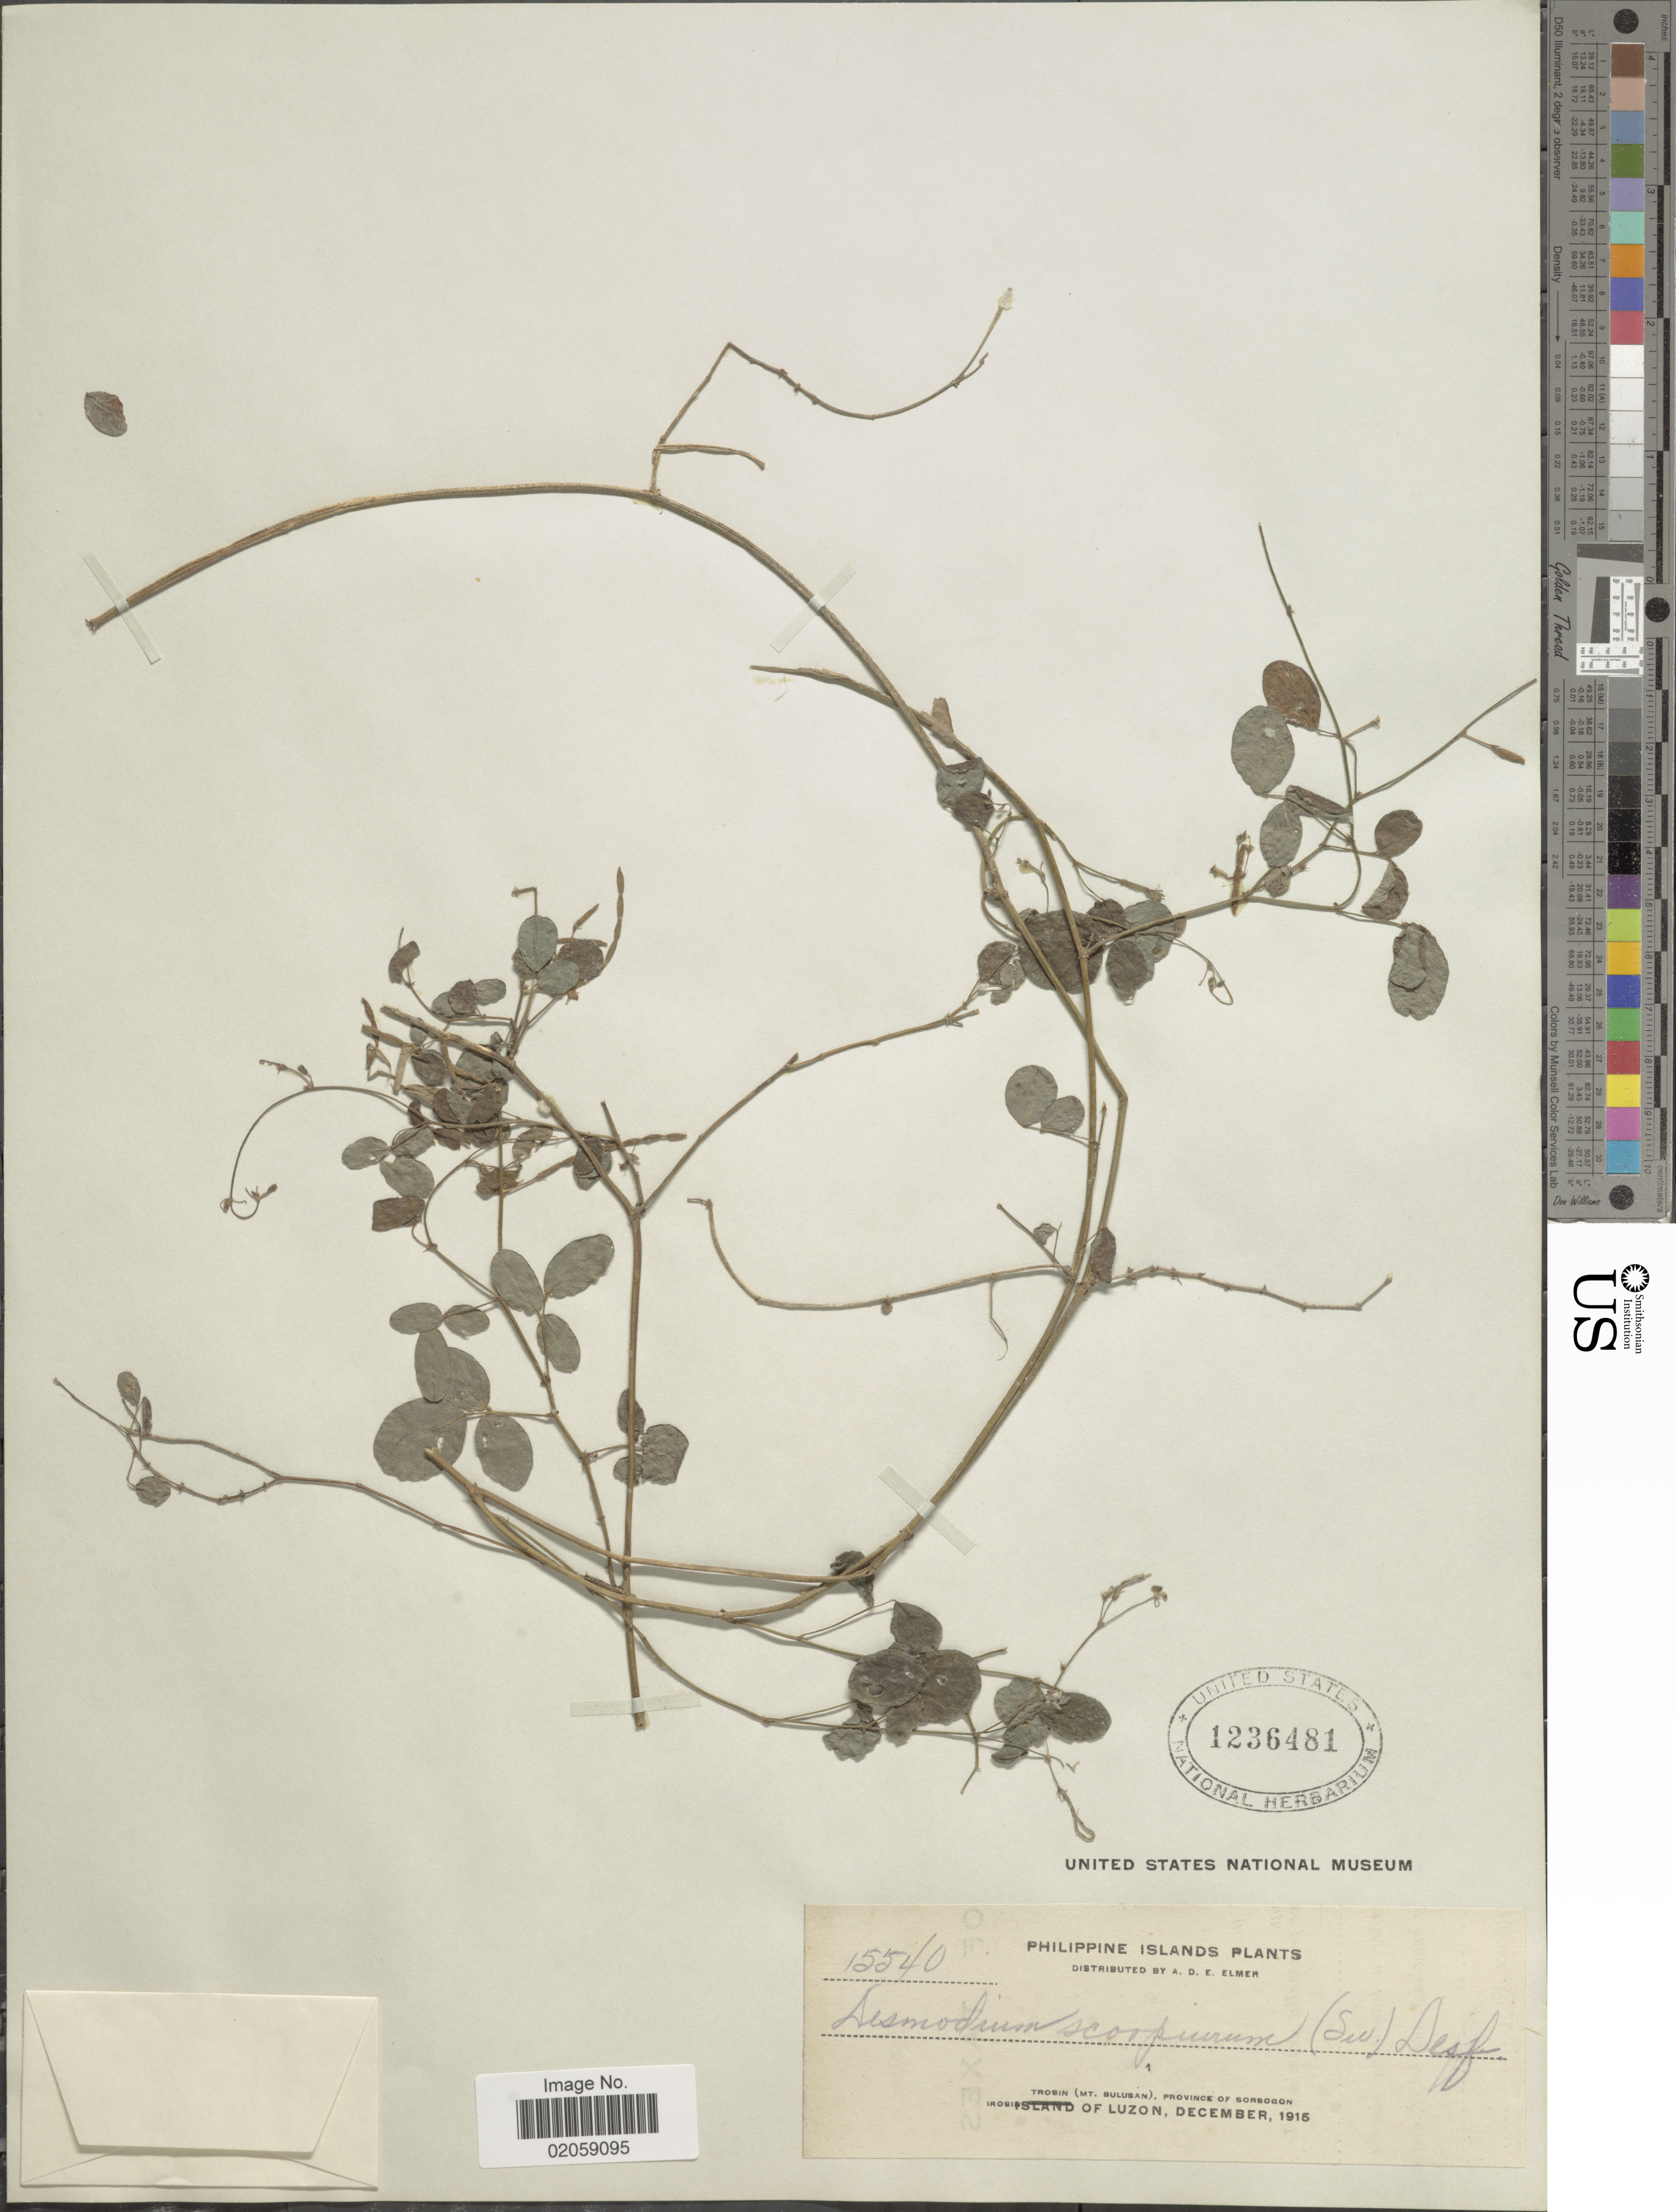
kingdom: Plantae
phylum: Tracheophyta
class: Magnoliopsida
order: Fabales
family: Fabaceae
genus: Desmodium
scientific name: Desmodium scorpiurus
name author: (Sw.) Desv. ex DC.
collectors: A. D. E. Elmer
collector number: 15540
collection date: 1915-12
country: Philippines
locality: Philippine Islands. Irosin (Mt. Bulusan), Province of Sorsogon. Luzon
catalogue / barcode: US 1236481